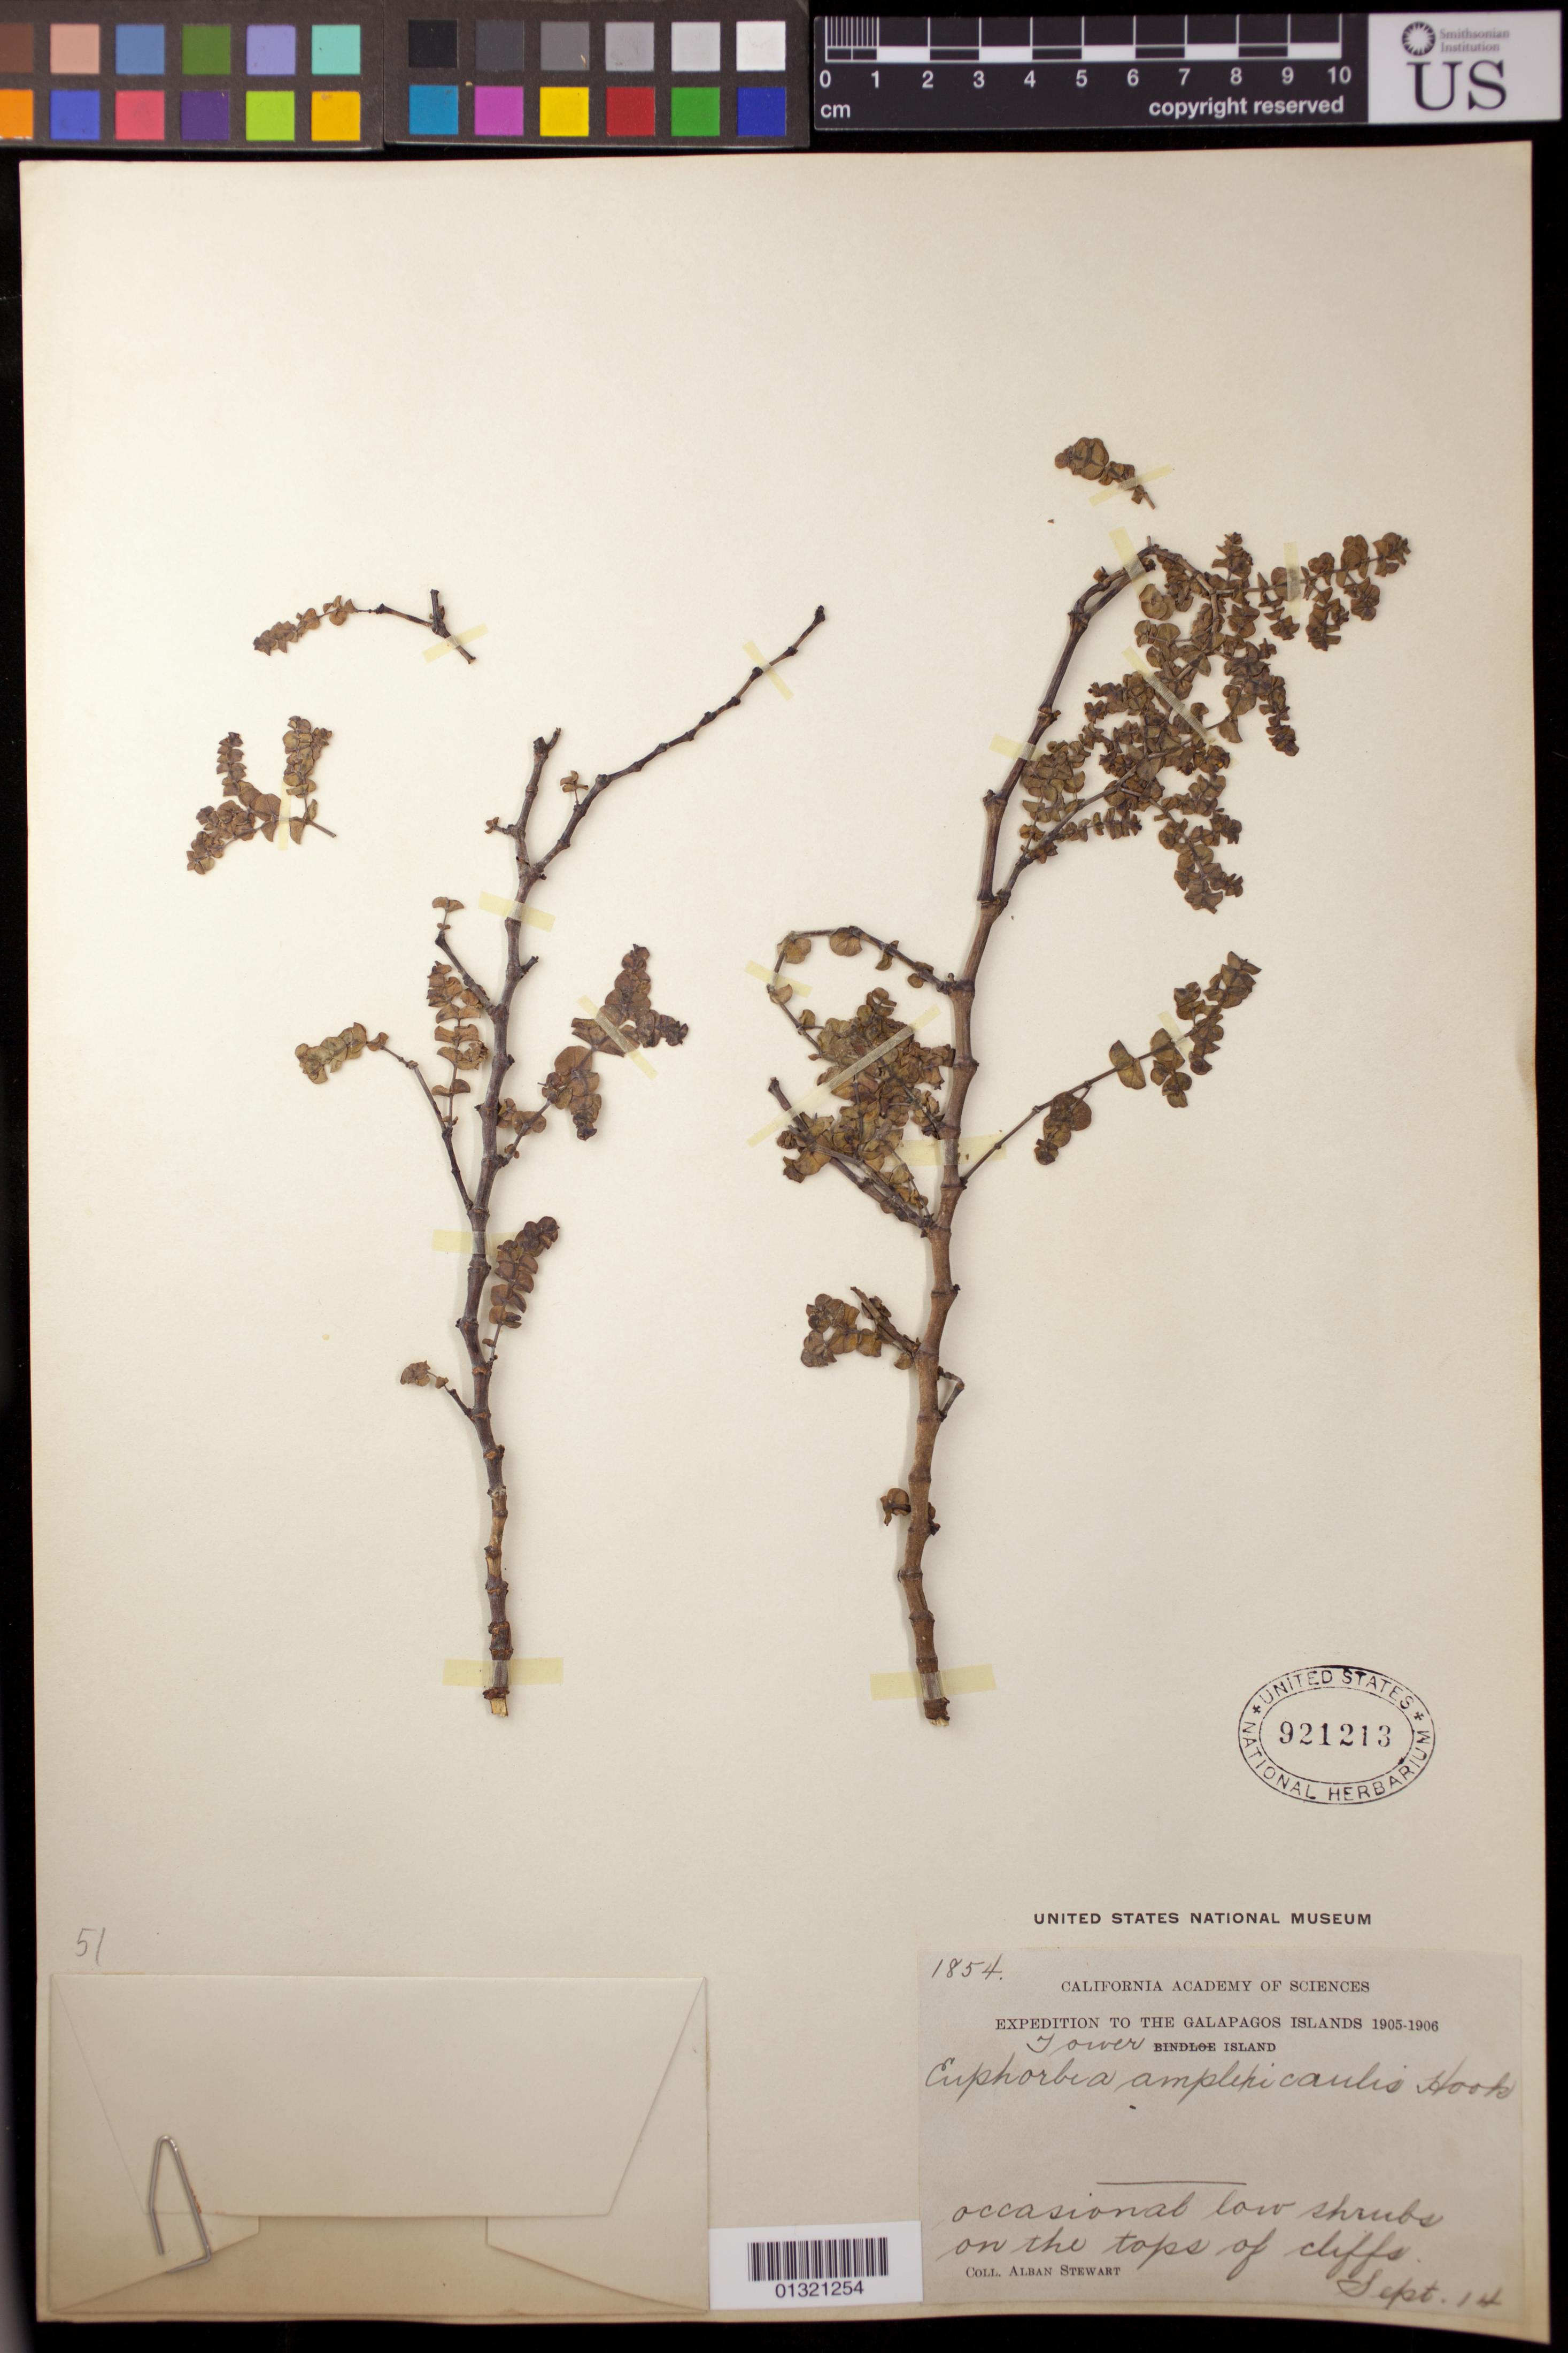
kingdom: Plantae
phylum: Tracheophyta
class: Magnoliopsida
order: Malpighiales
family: Euphorbiaceae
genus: Euphorbia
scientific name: Euphorbia amplexicaulis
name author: Hook. f.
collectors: A. N. Steward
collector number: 1854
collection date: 1906-09-14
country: Ecuador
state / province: Colón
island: Tower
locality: Tower Island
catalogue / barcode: US 921213